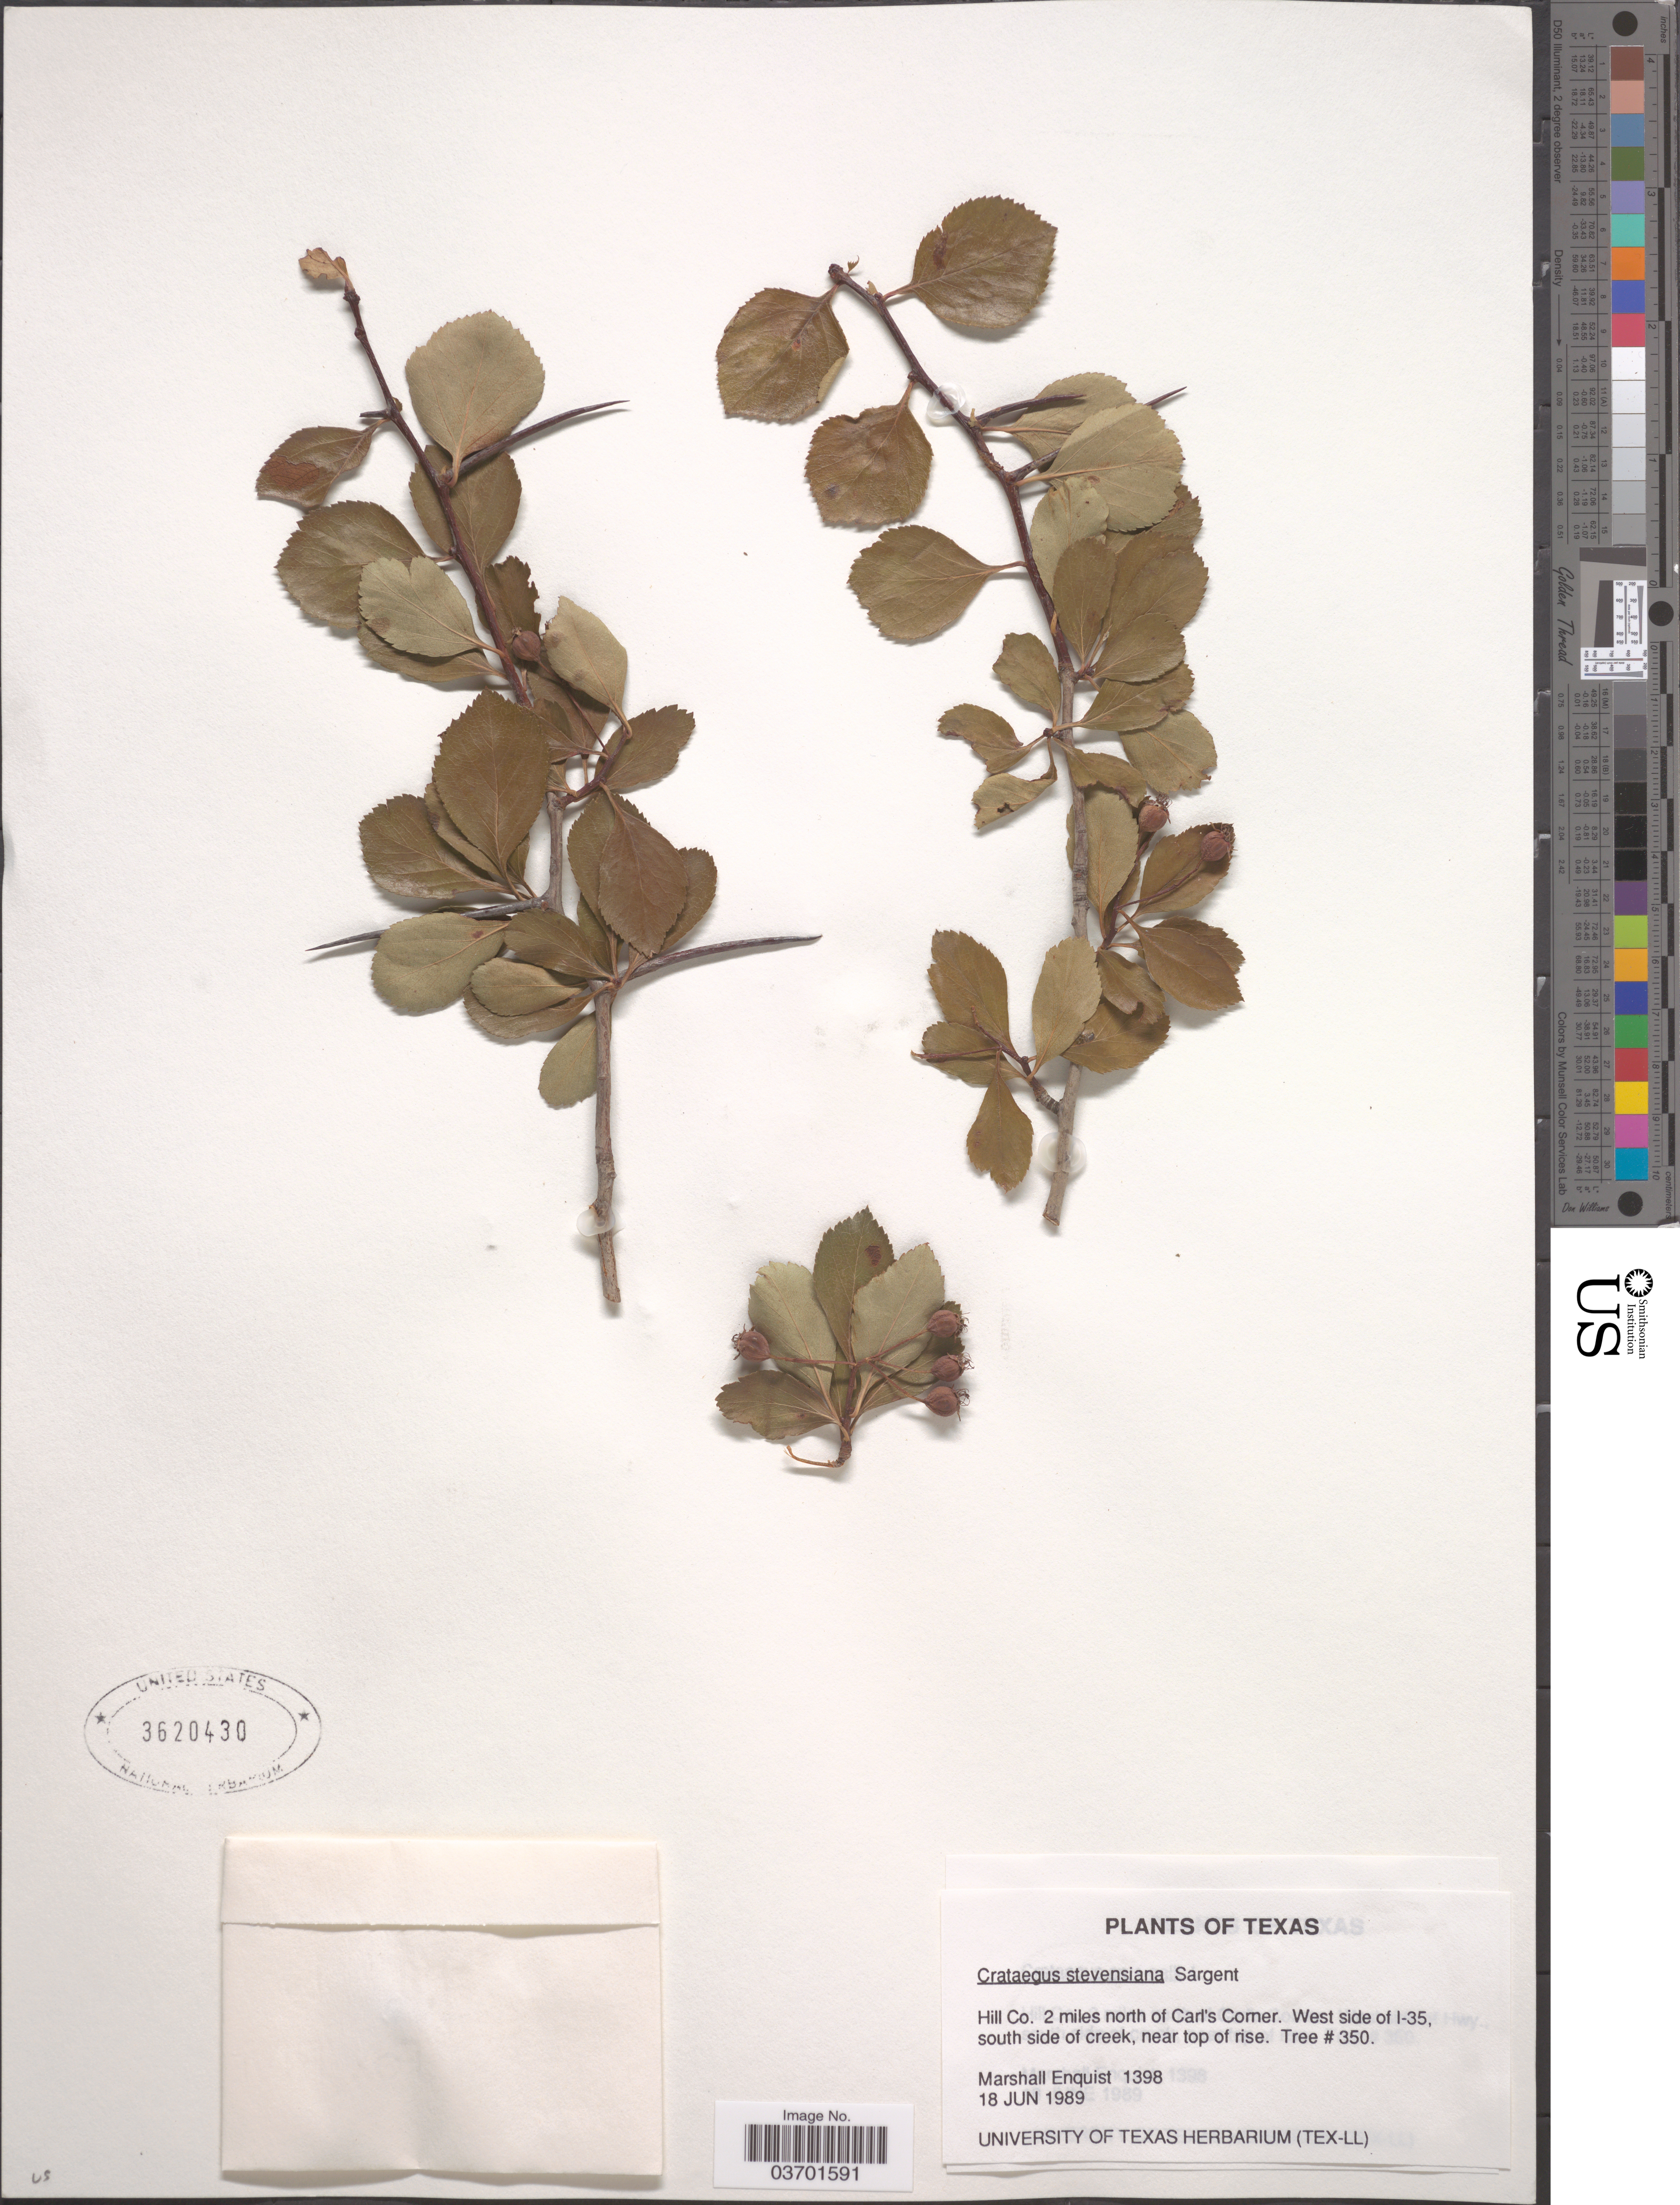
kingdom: Plantae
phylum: Tracheophyta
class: Magnoliopsida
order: Rosales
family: Rosaceae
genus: Crataegus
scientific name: Crataegus reverchonii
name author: Sarg.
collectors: M. Enquist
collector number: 1398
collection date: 1989-06-18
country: United States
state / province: Texas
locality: Hill Co. 2 miles north of Carl's Corner. West side of I-35, south side of creek, near top of rise.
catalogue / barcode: US 3620430